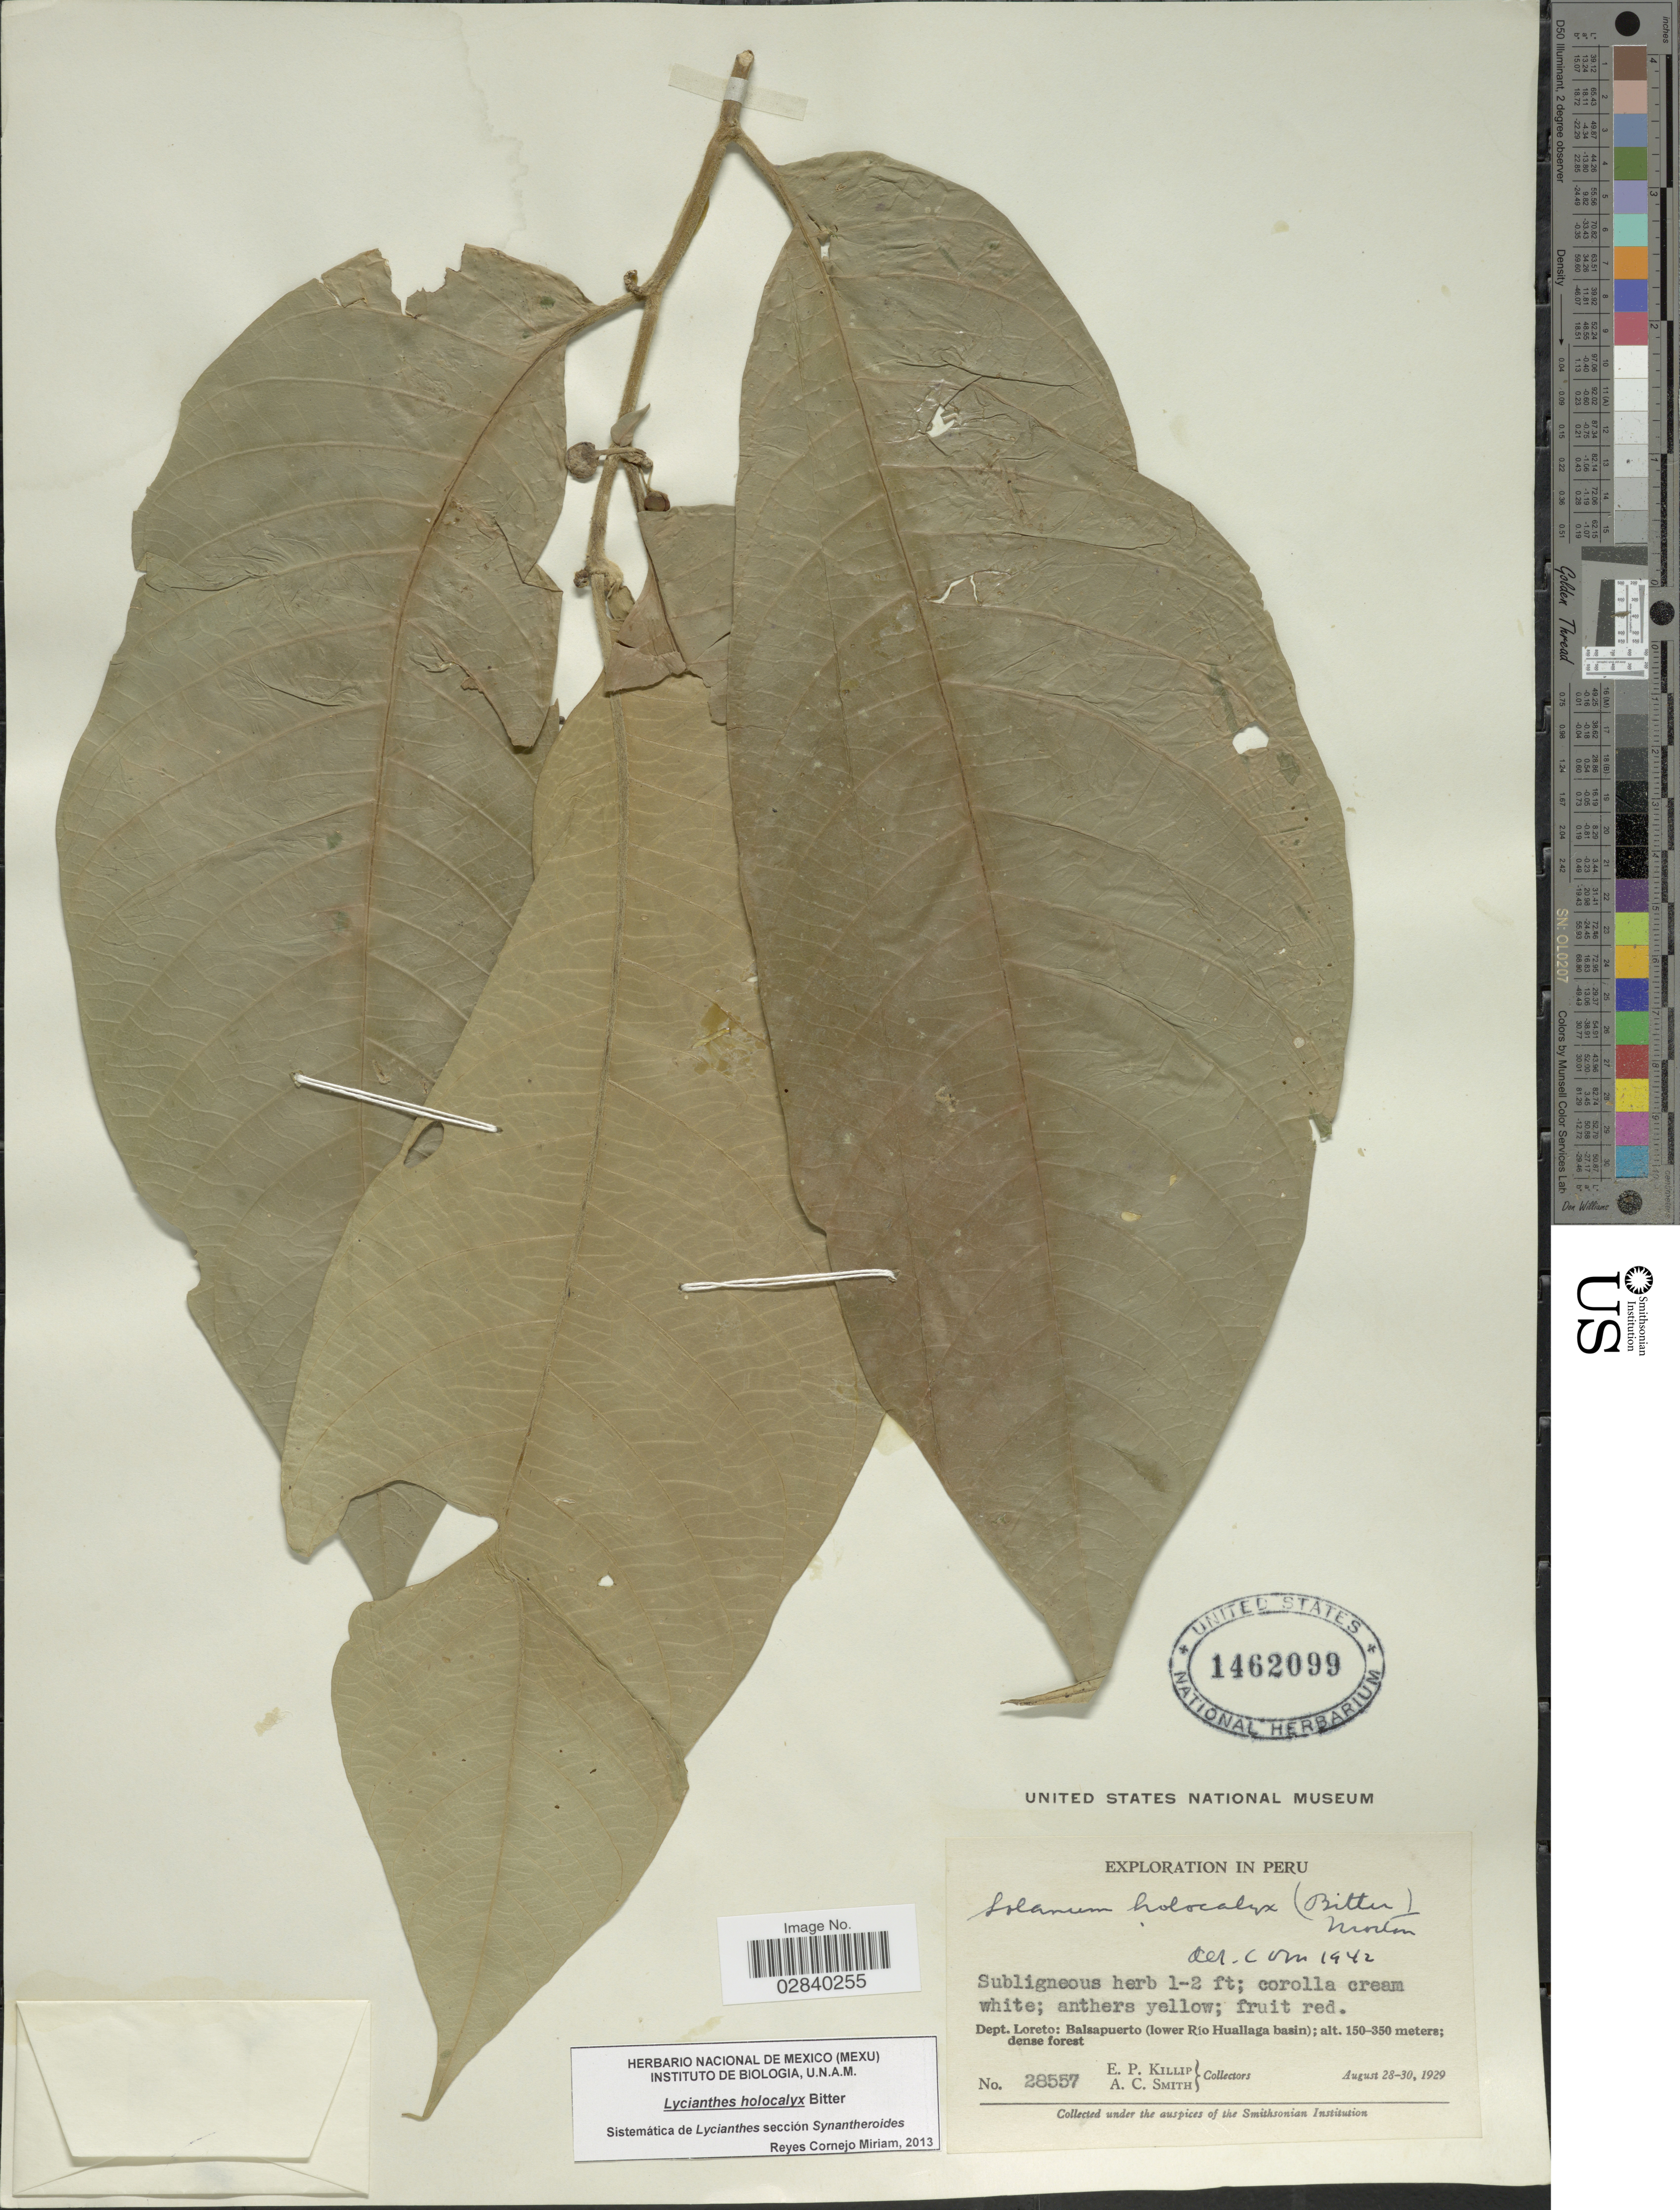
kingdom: Plantae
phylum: Tracheophyta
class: Magnoliopsida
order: Solanales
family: Solanaceae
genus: Lycianthes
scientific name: Lycianthes holocalyx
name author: Bitter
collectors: E. P. Killip & A. C. Smith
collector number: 28557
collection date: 1929-08-28/1929-08-30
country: Peru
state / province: Loreto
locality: Dept. Loreto: Balsapuerto (lower Río Huallaga basin).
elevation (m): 150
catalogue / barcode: US 1462099